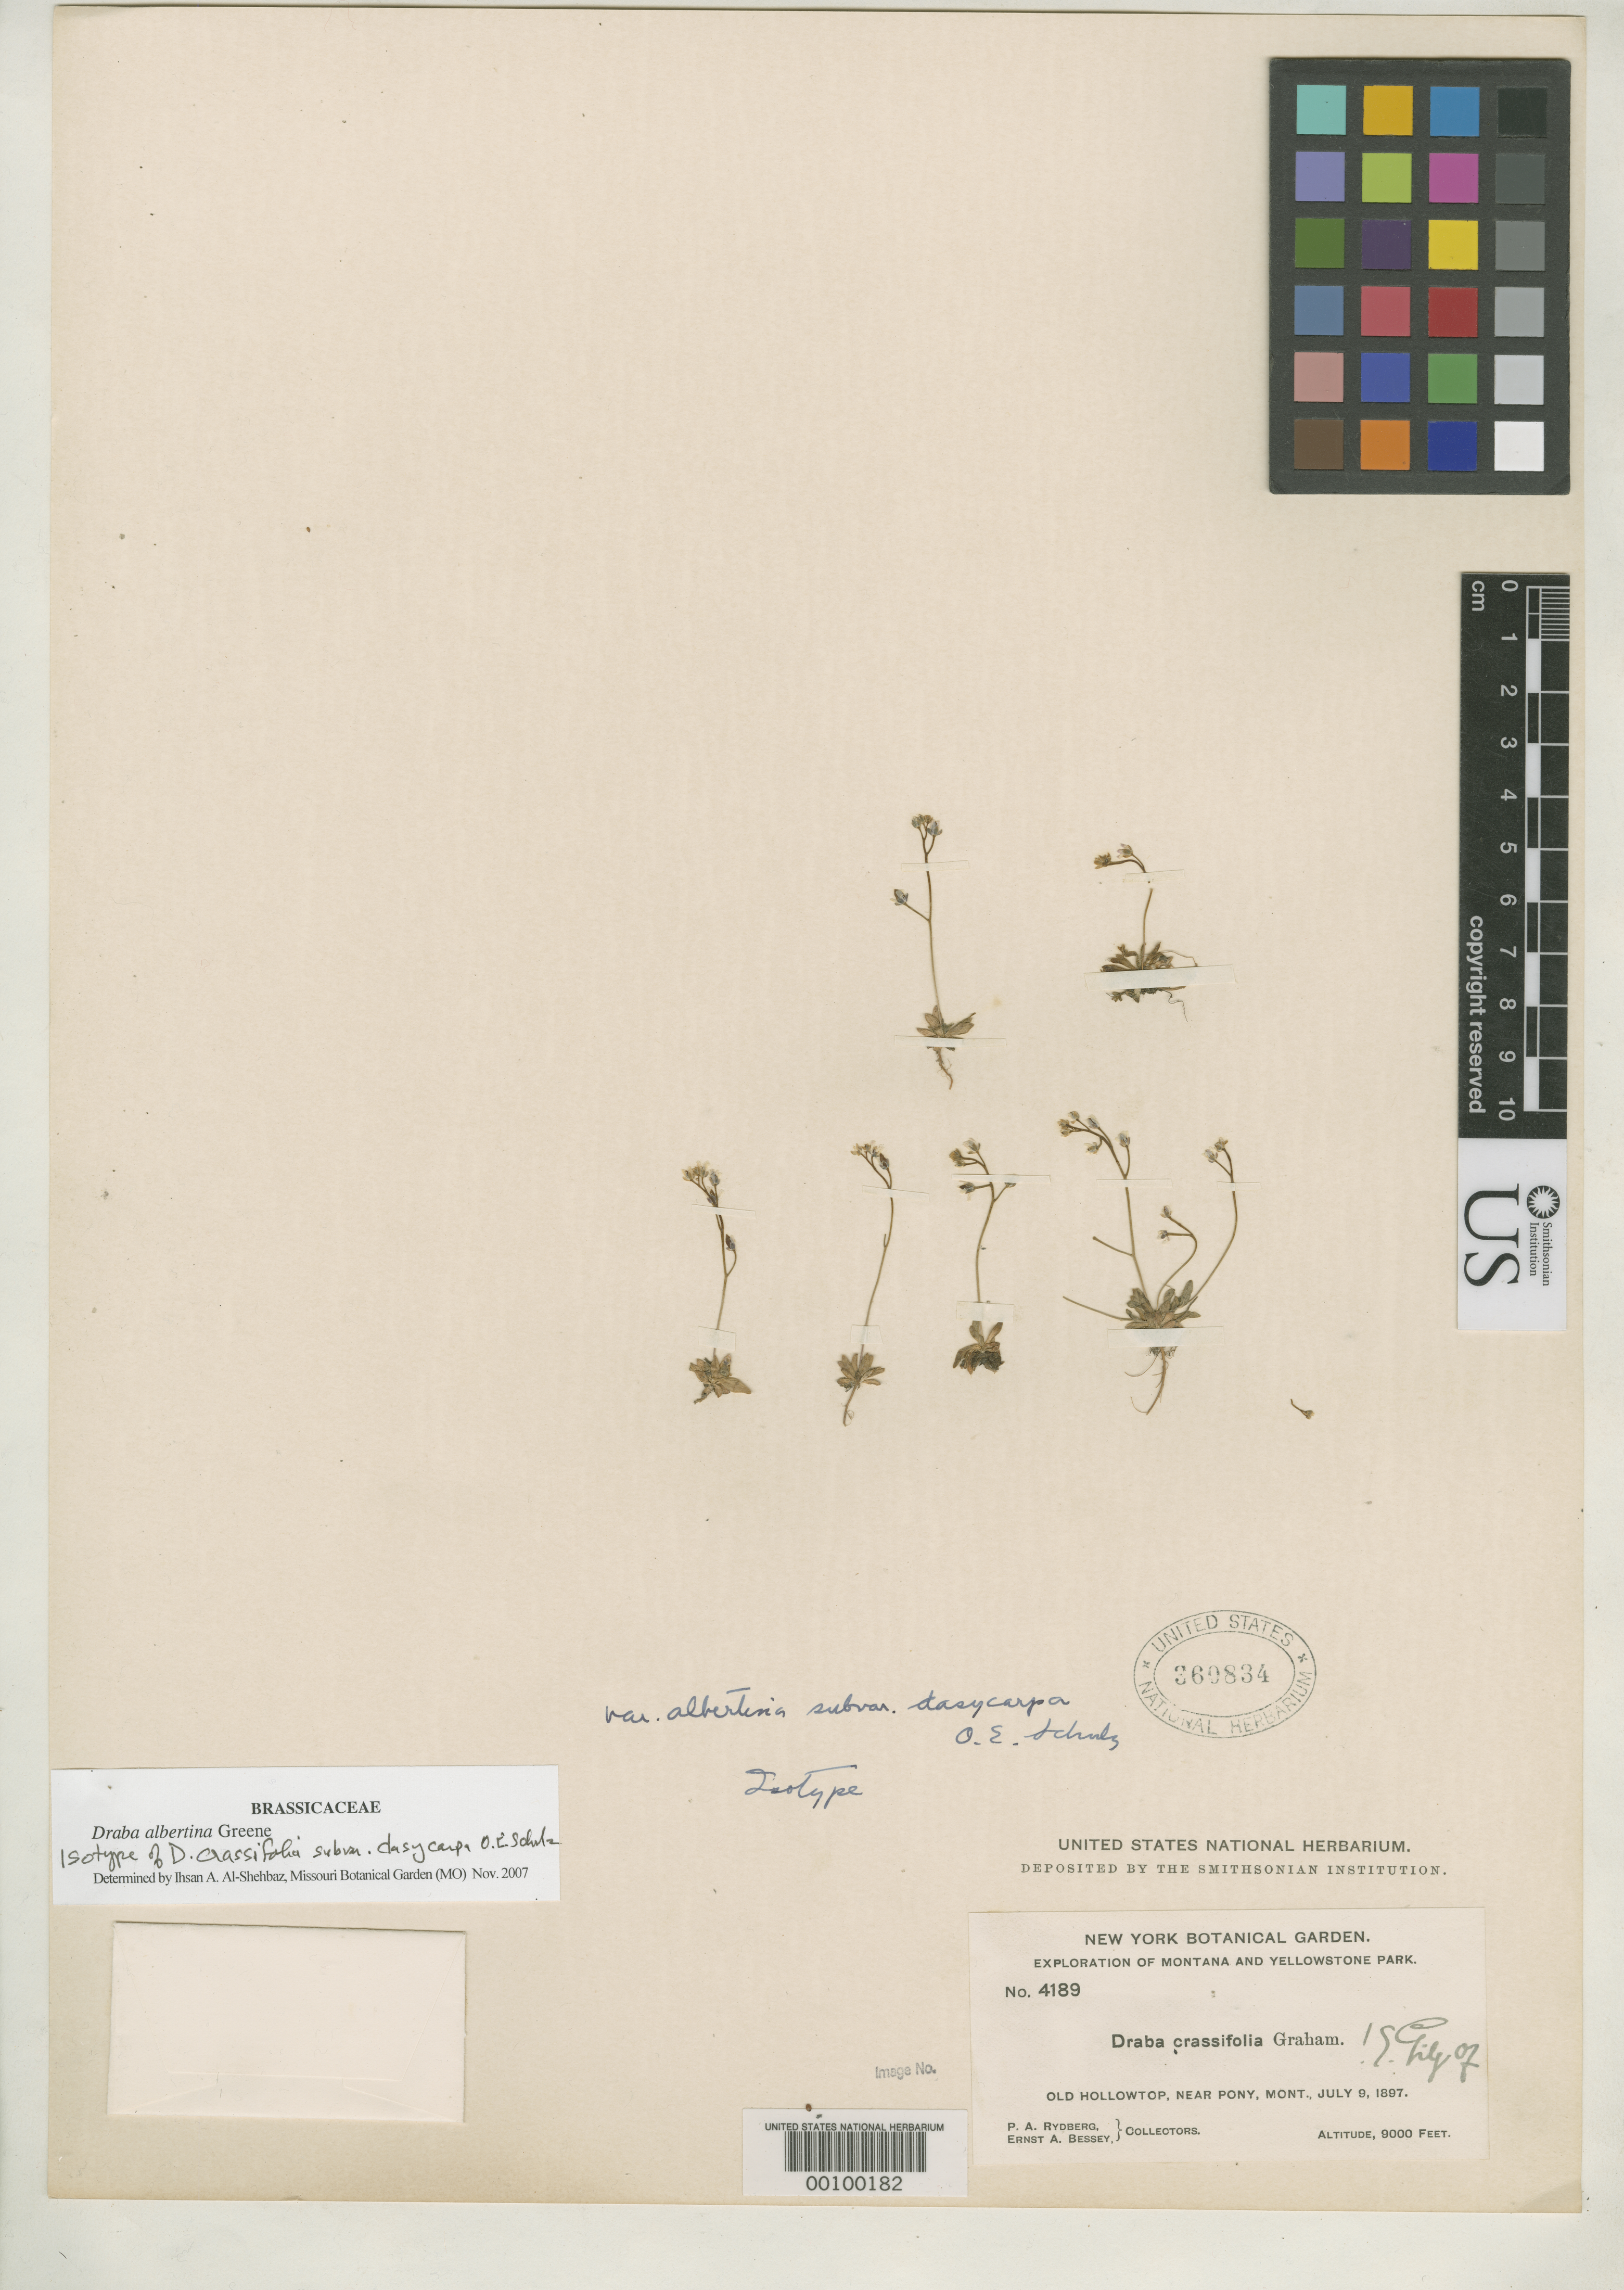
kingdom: Plantae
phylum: Tracheophyta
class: Magnoliopsida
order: Brassicales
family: Brassicaceae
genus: Draba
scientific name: Draba crassifolia subvar. dasycarpa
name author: O.E. Schulz in Engl.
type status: Isotype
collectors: P. A. Rydberg & E. Bessey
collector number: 4189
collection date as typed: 09 Jul 1897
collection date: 1897-07-09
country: United States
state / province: Montana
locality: Old Hollow Top, near Pony.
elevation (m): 2743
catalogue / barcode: US 360834